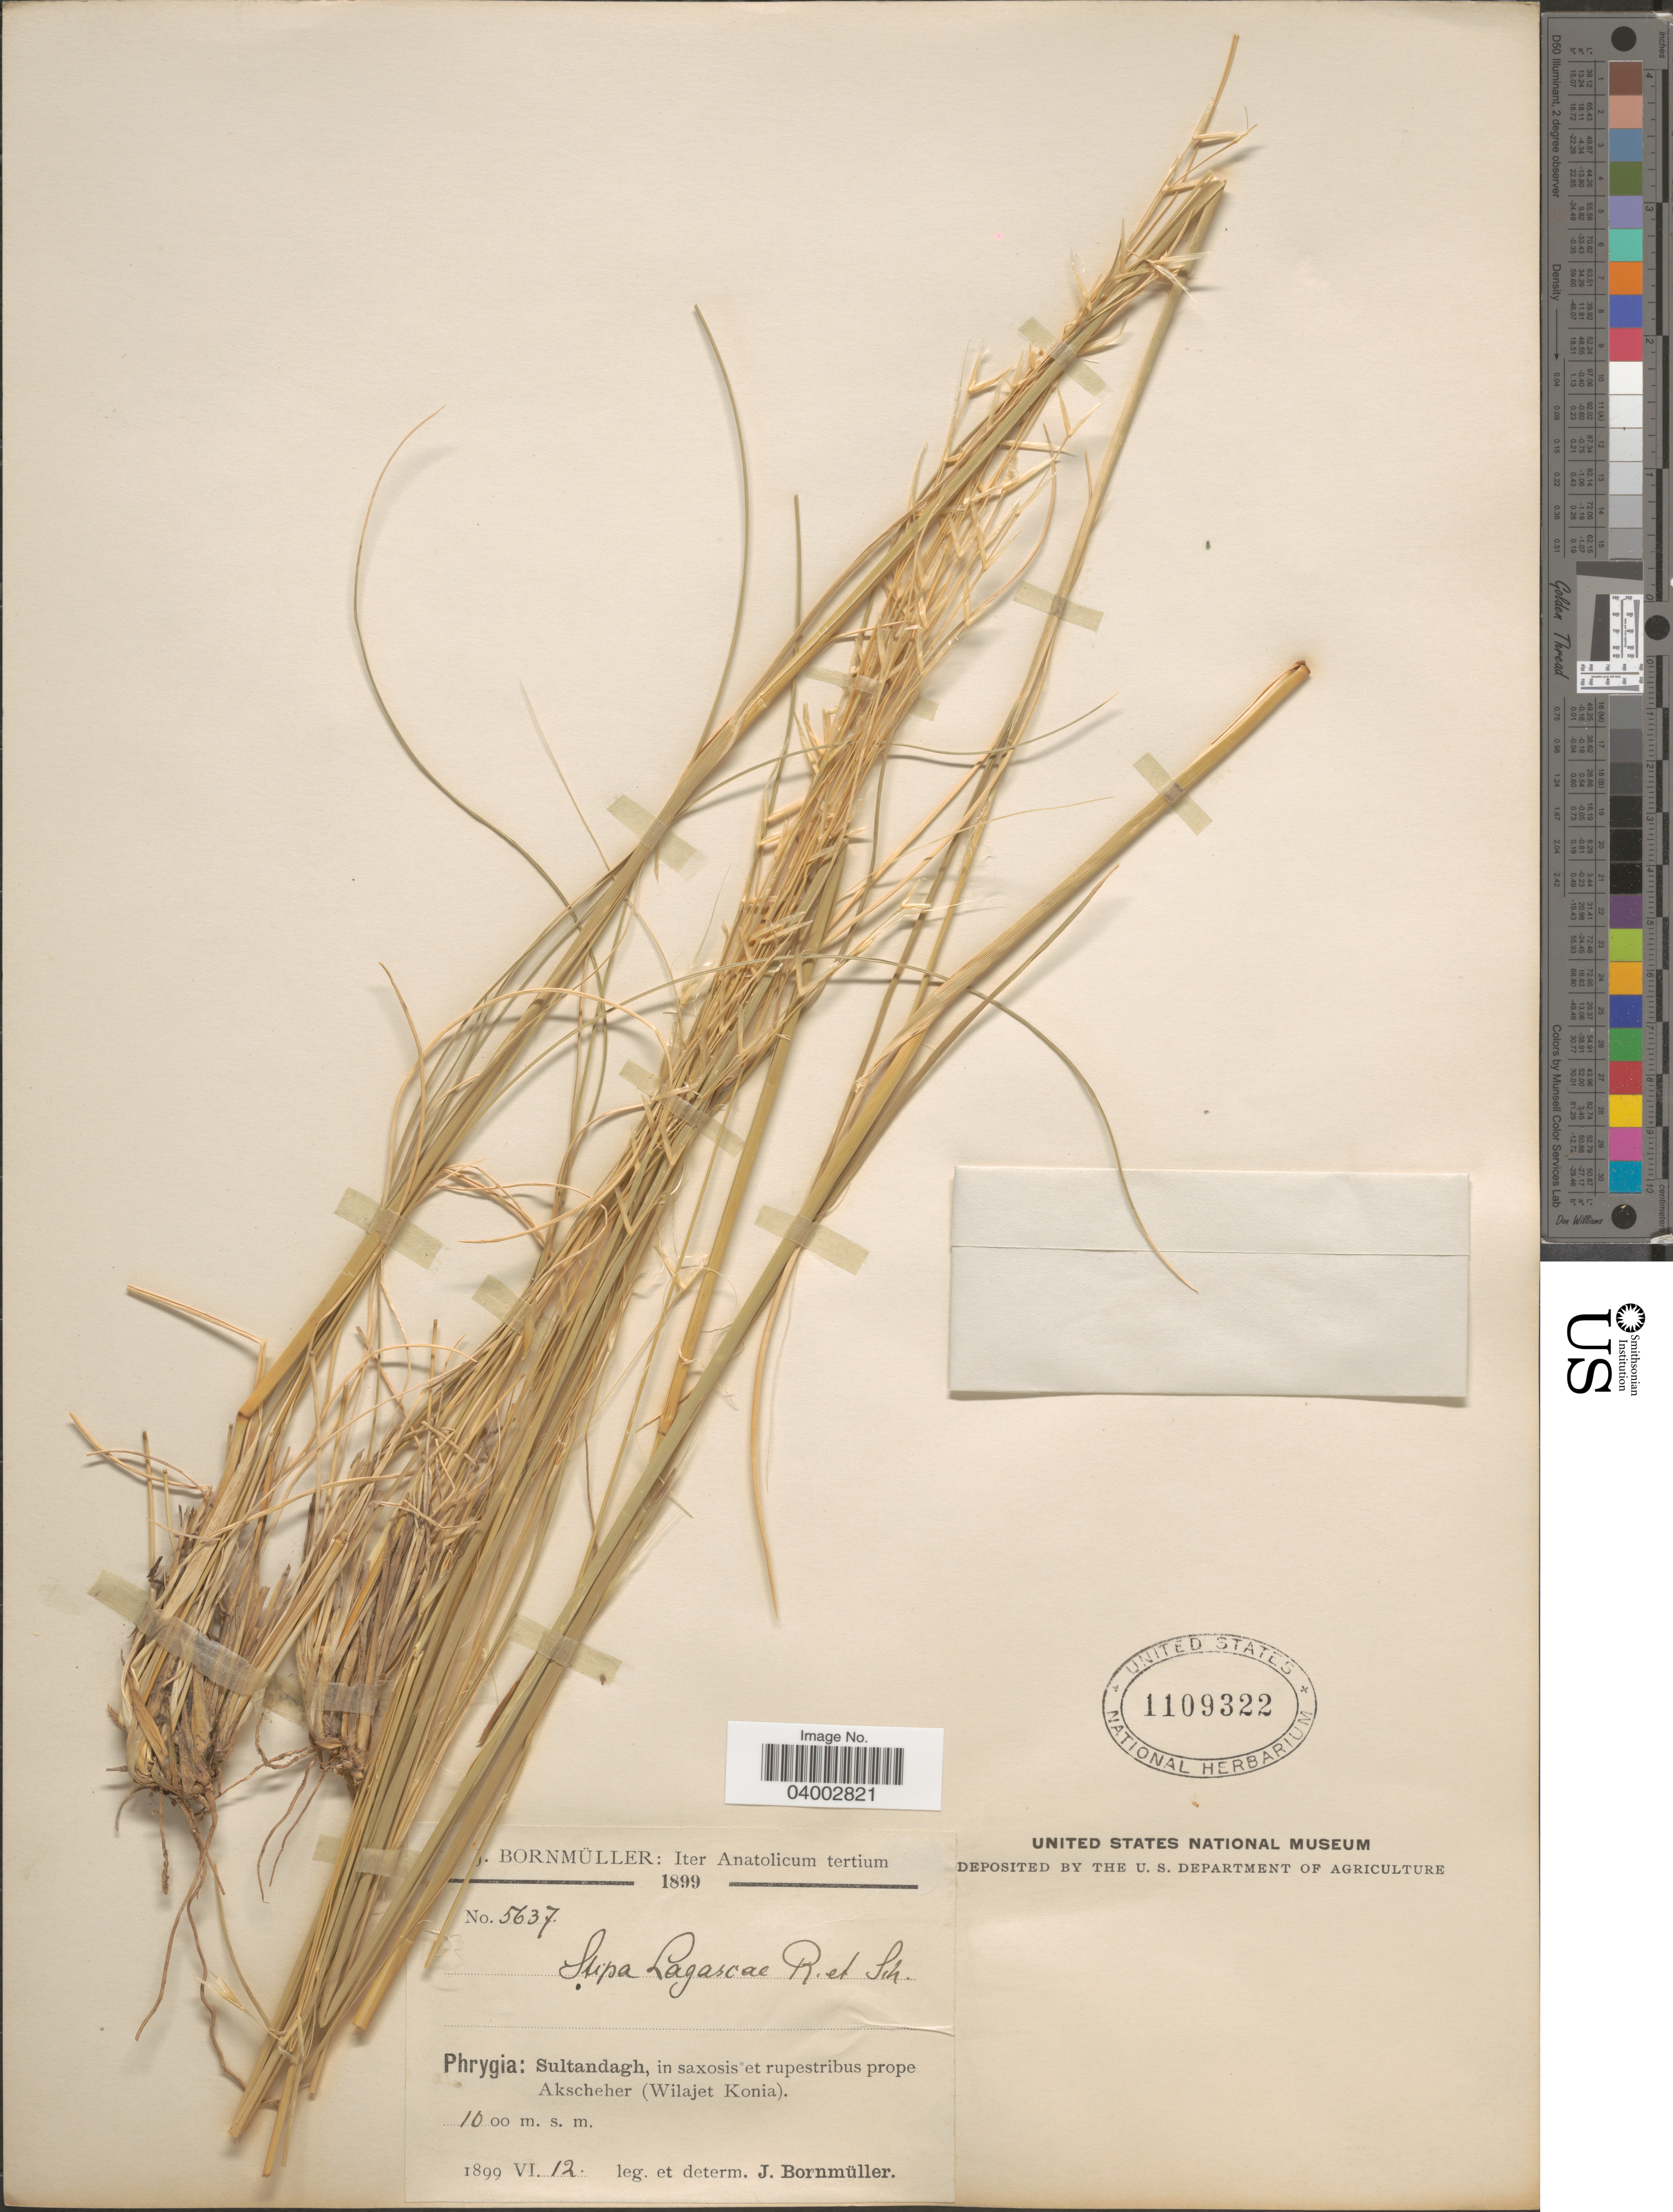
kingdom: Plantae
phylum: Tracheophyta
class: Liliopsida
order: Poales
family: Poaceae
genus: Stipa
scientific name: Stipa lagascae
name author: Schult. & Roem.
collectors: J. Bornmüller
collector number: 5637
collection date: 1899-06-12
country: Turkey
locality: Phrygia: Sultandagh, in saxosis et rupestribus prope Akscheher (Wilajet Konia).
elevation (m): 1000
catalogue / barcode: US 1109322